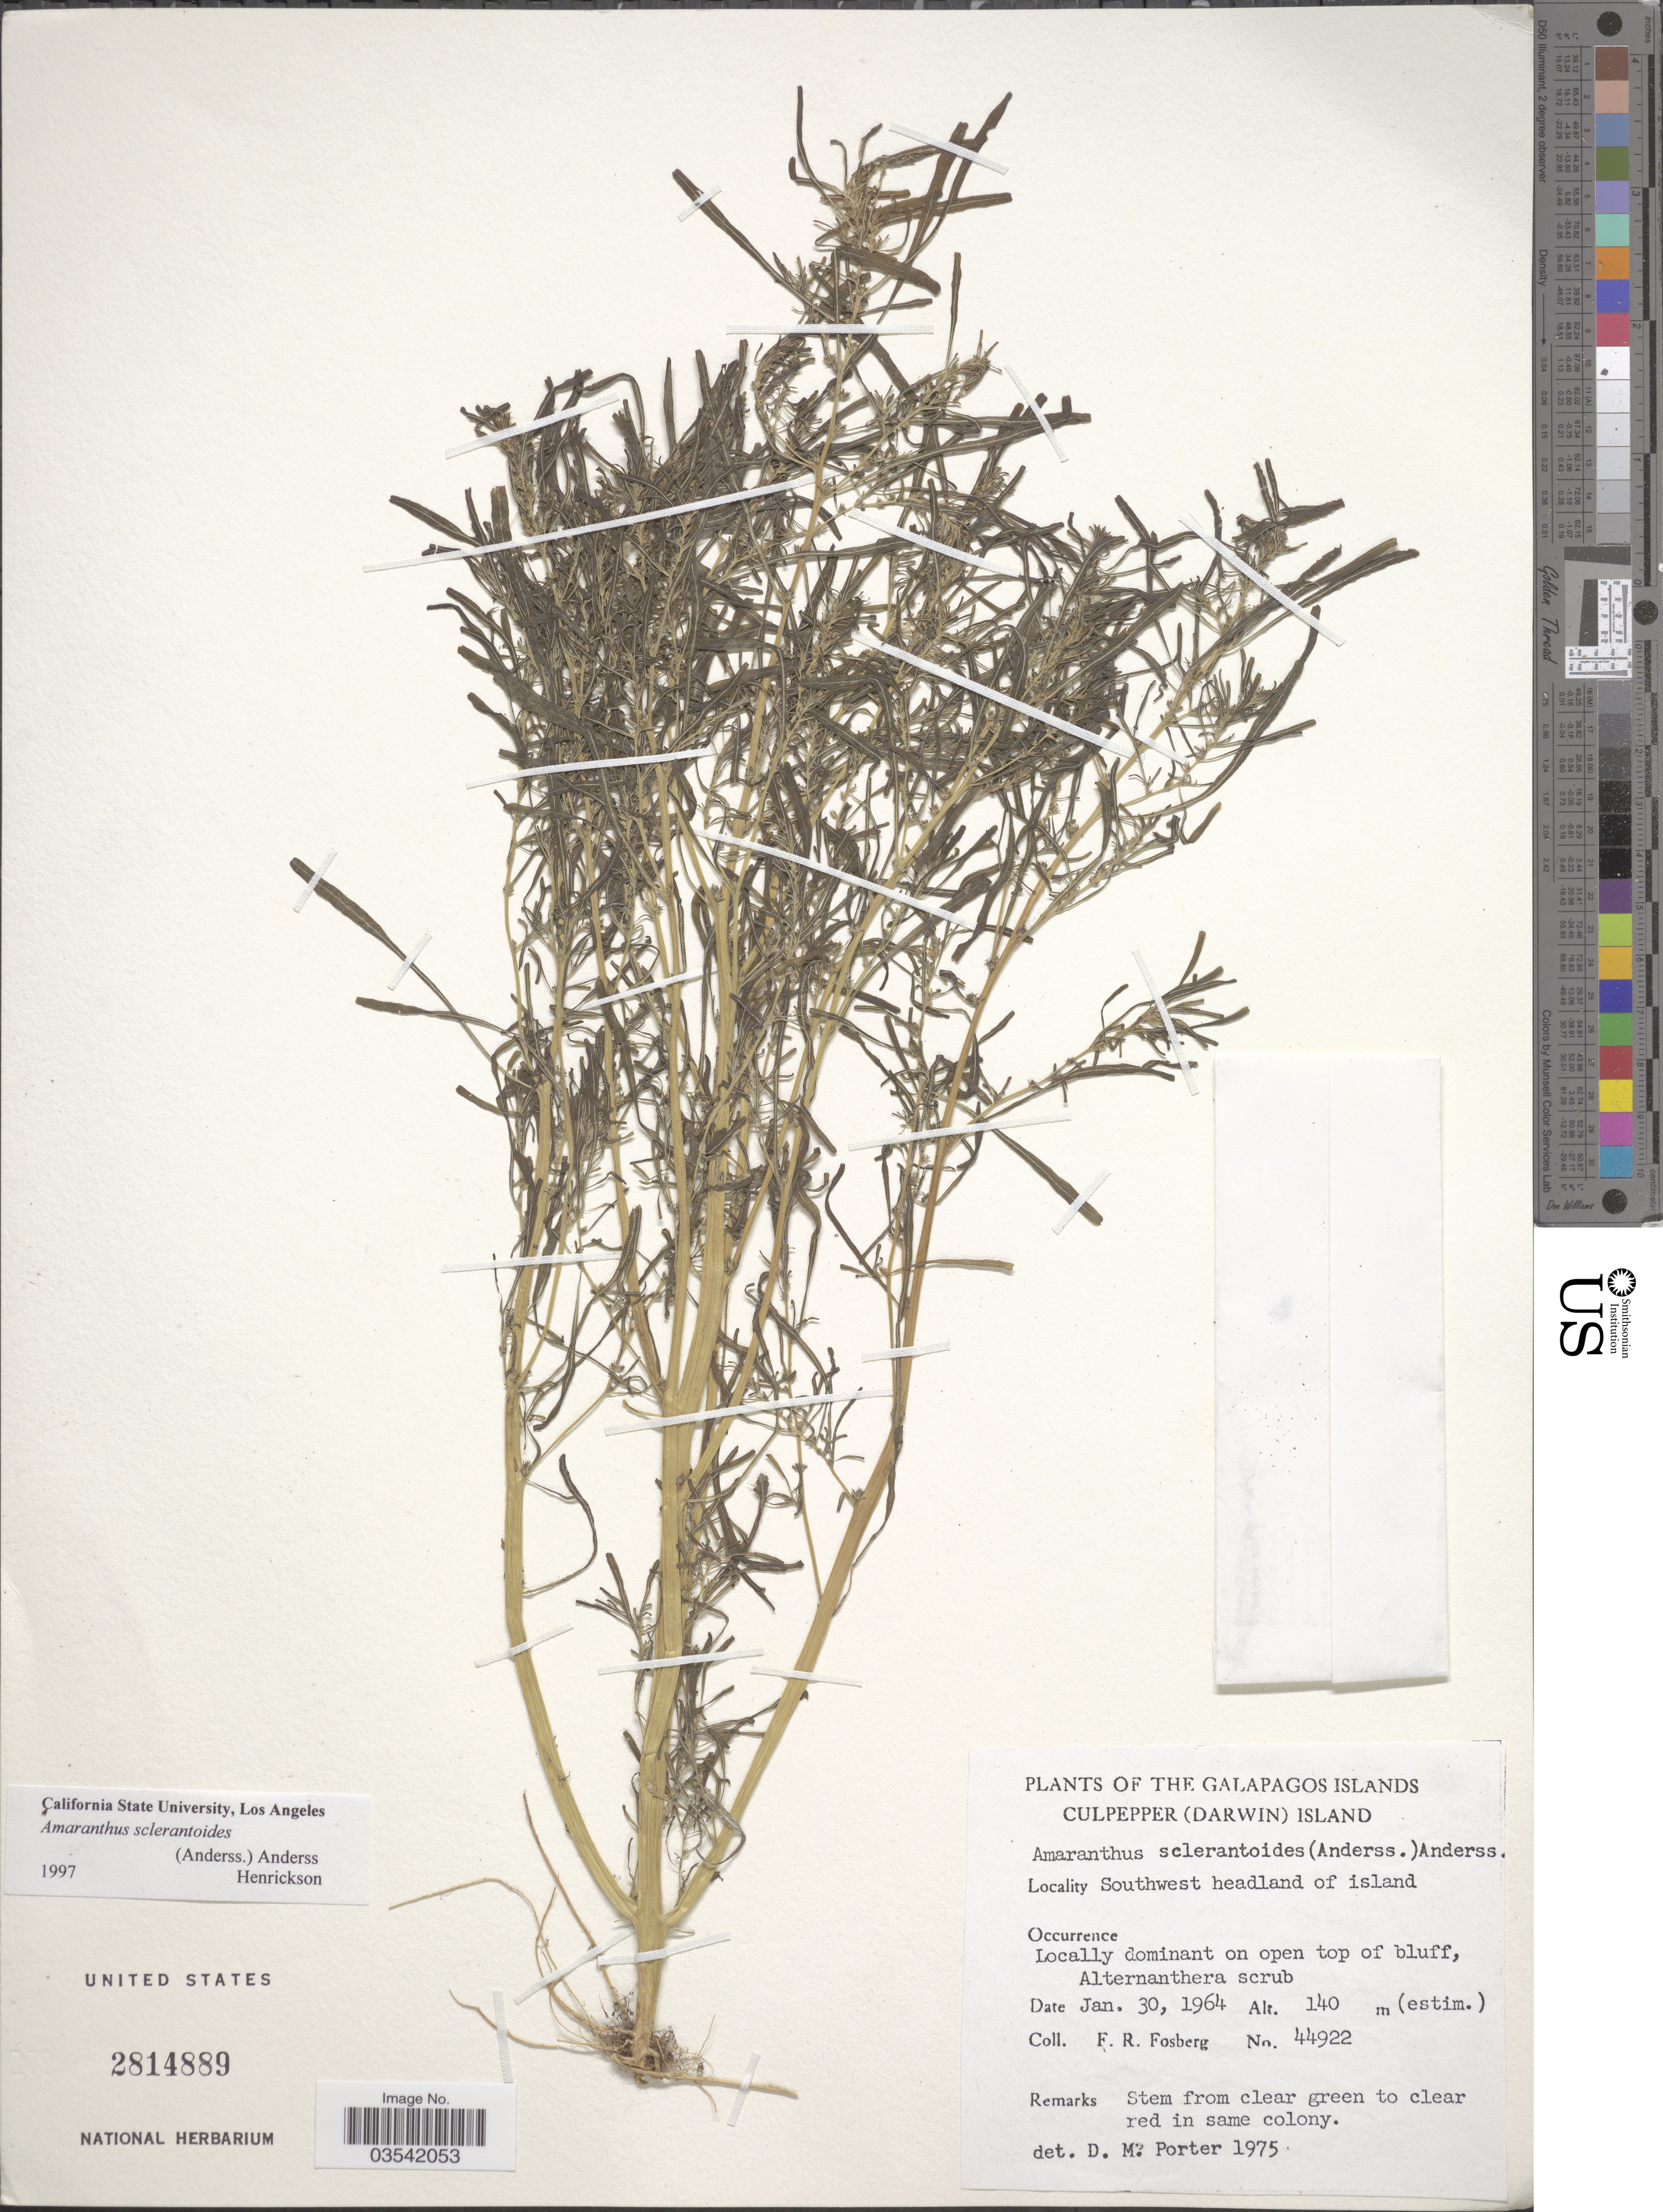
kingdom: Plantae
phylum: Tracheophyta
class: Magnoliopsida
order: Caryophyllales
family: Amaranthaceae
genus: Amaranthus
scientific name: Amaranthus sclerantoides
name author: (Andersson) Andersson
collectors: F. R. Fosberg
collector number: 44922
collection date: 1964-01-30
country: Ecuador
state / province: Colón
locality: Galapagos Islands. Culpepper (Darwin) Island. Southwest headland of island.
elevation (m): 140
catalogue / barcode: US 2814889